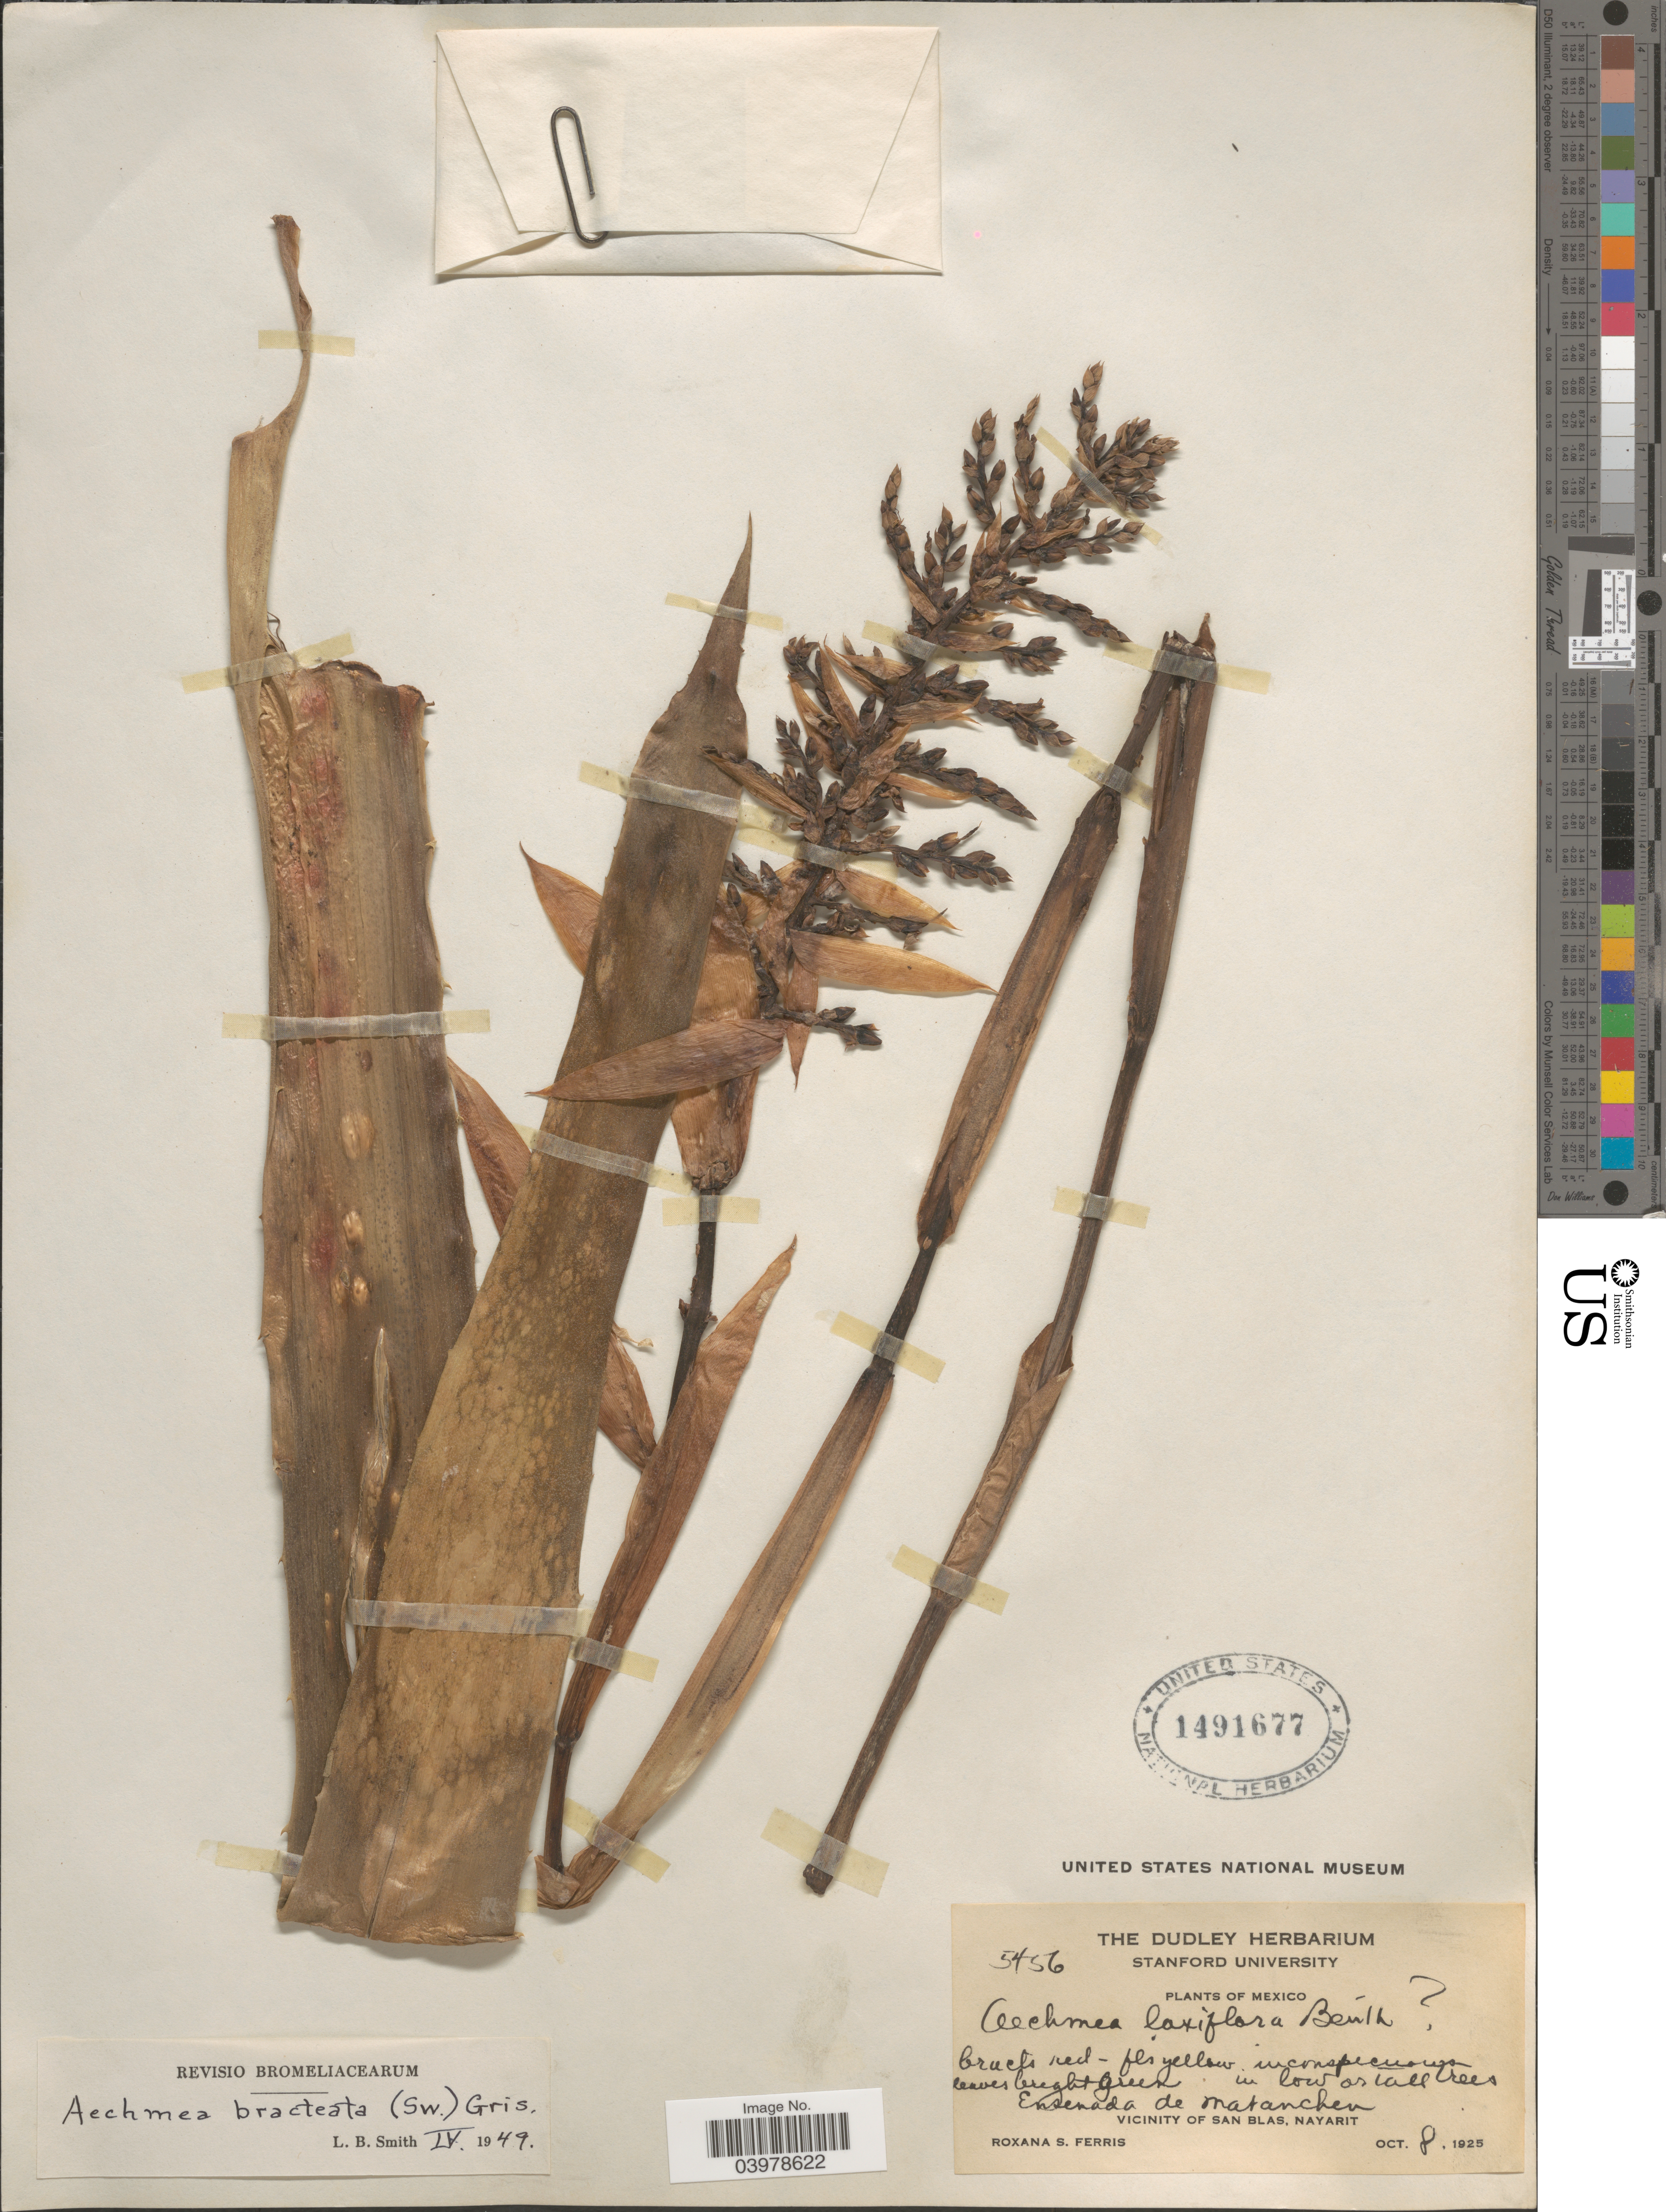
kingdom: Plantae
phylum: Tracheophyta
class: Liliopsida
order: Poales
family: Bromeliaceae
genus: Aechmea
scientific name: Aechmea bracteata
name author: (Sw.) Griseb.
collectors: R. S. Ferris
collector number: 5456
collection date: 1925-10-08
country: Mexico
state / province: Nayarit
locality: Ensenada de Matanchen. Vicinity of San Blas.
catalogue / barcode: US 1491677